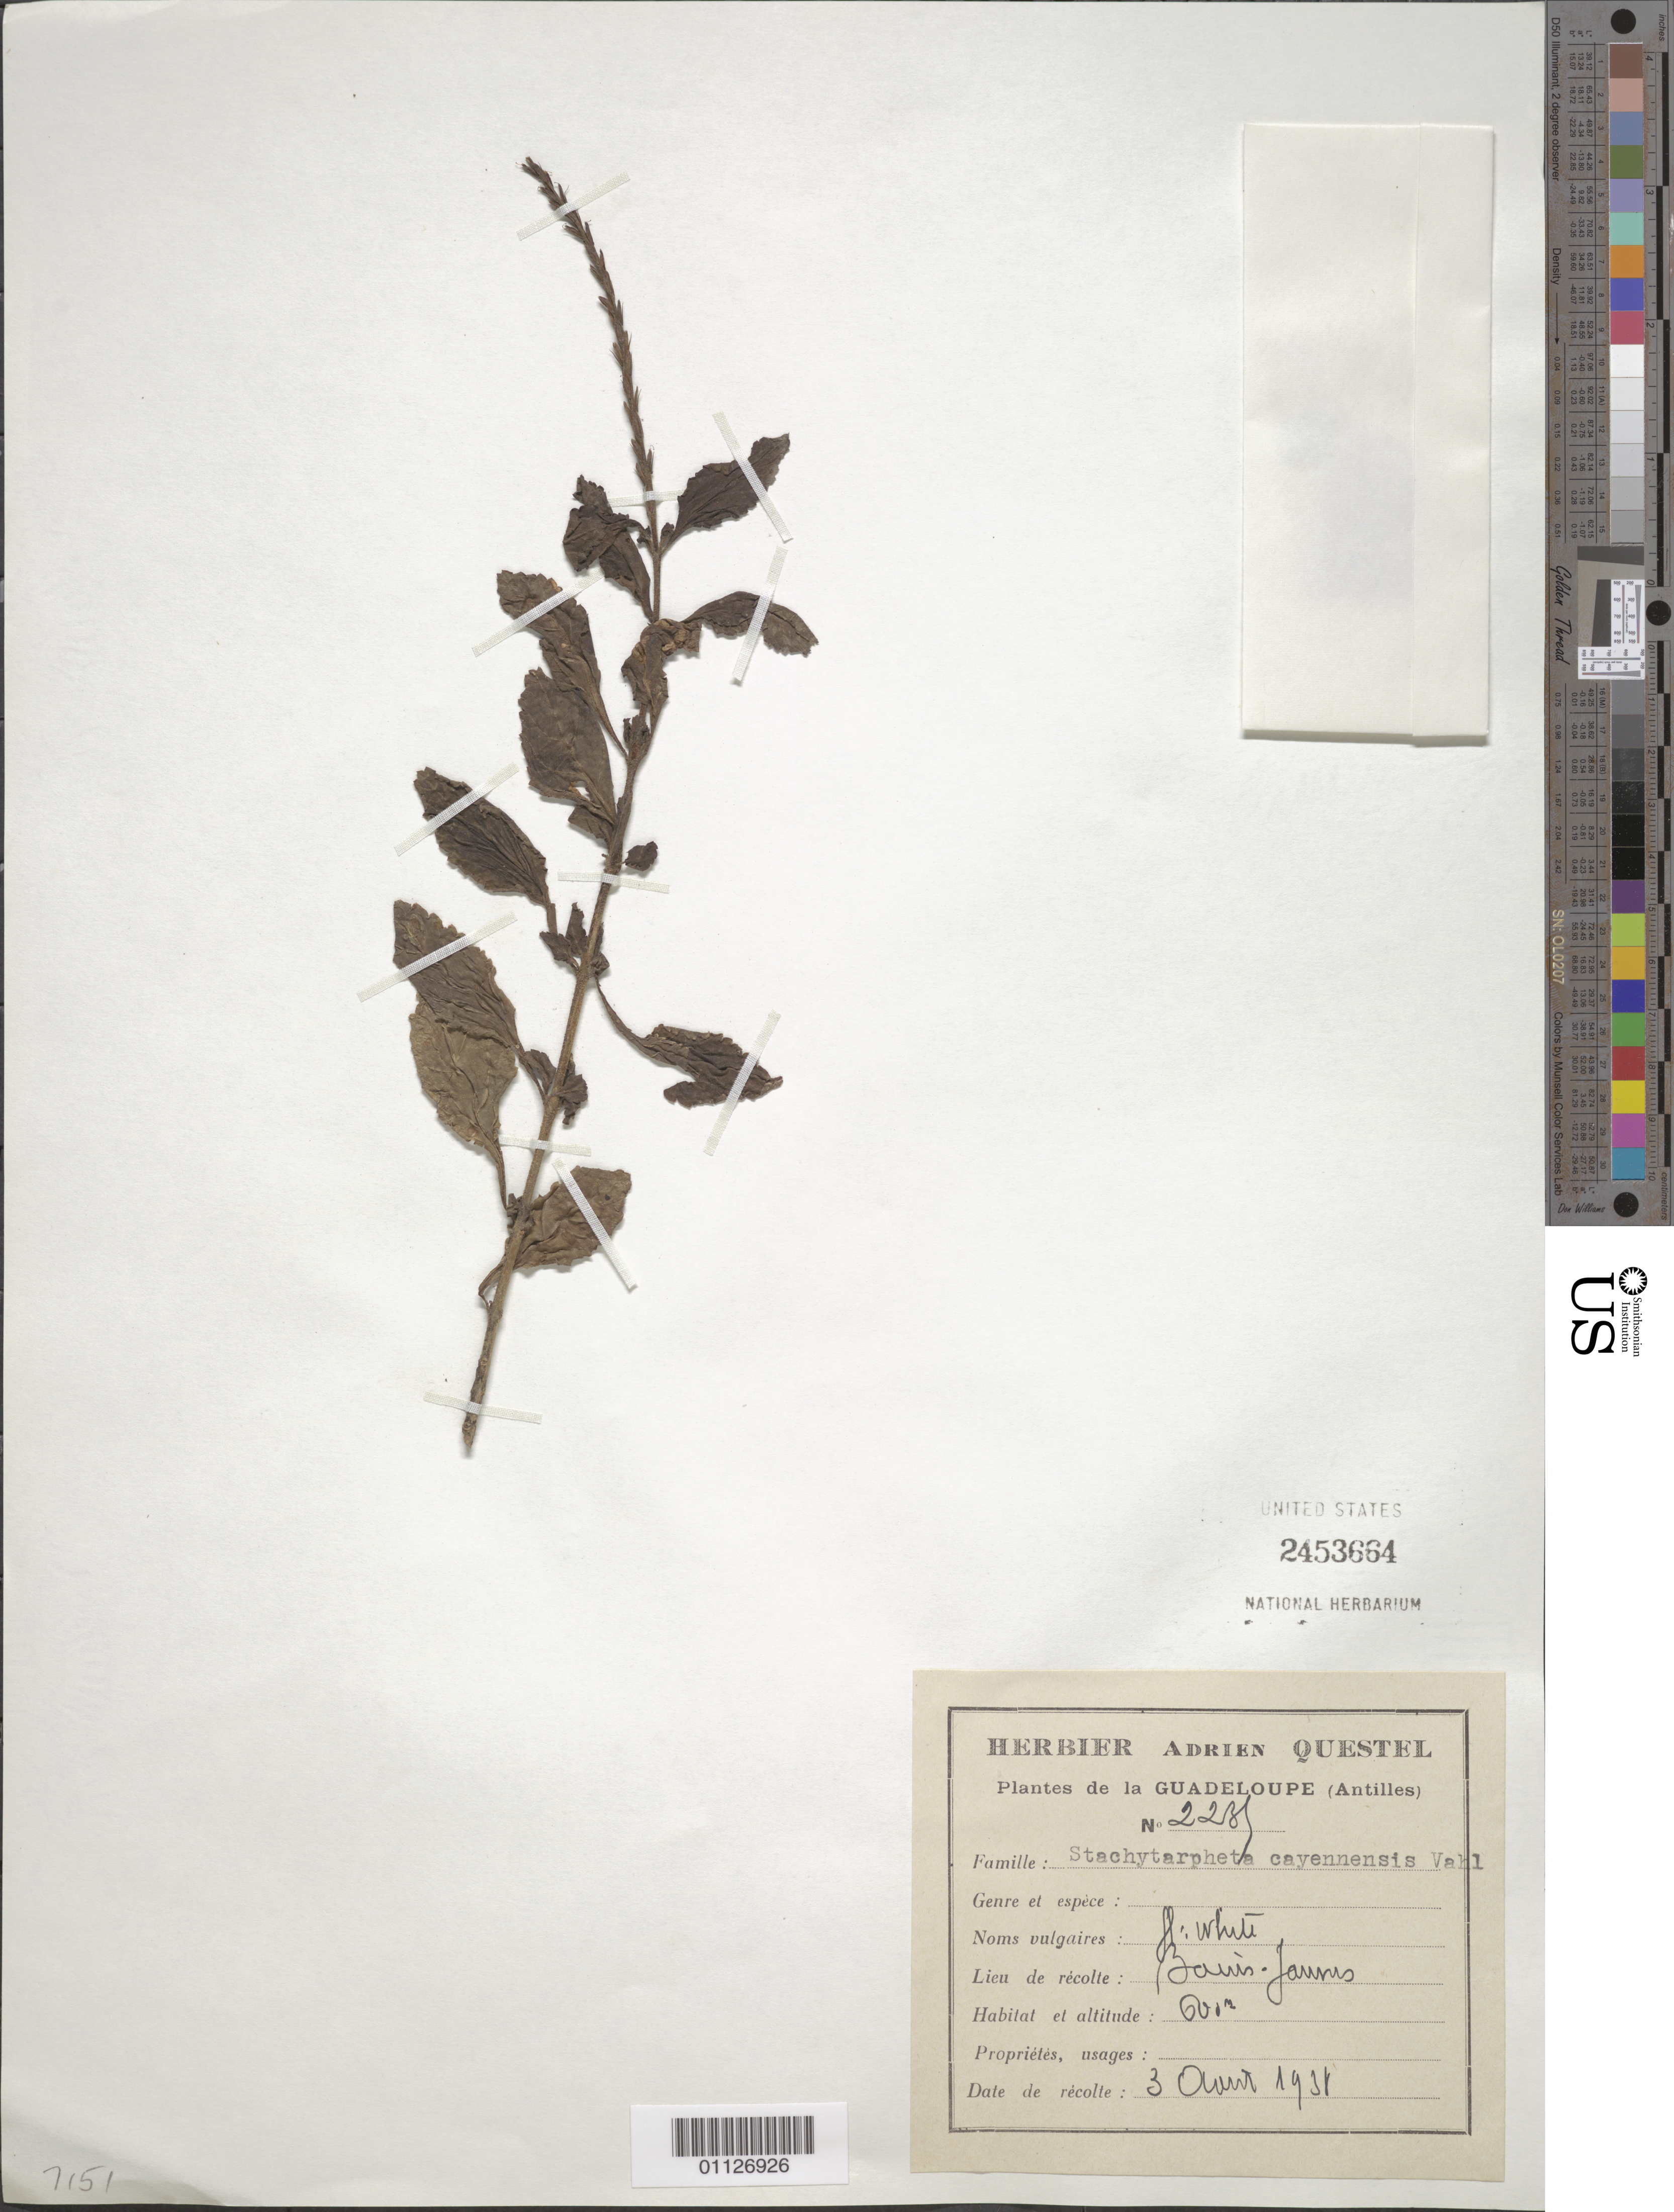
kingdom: Plantae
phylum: Tracheophyta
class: Magnoliopsida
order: Lamiales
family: Verbenaceae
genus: Stachytarpheta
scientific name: Stachytarpheta cayennensis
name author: (Rich.) Vahl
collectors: A. Questel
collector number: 2289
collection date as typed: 03 Oct 1938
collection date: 1938-10-03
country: Guadeloupe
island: Basse Terre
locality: Bains-Jaunes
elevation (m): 600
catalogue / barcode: US 2453664